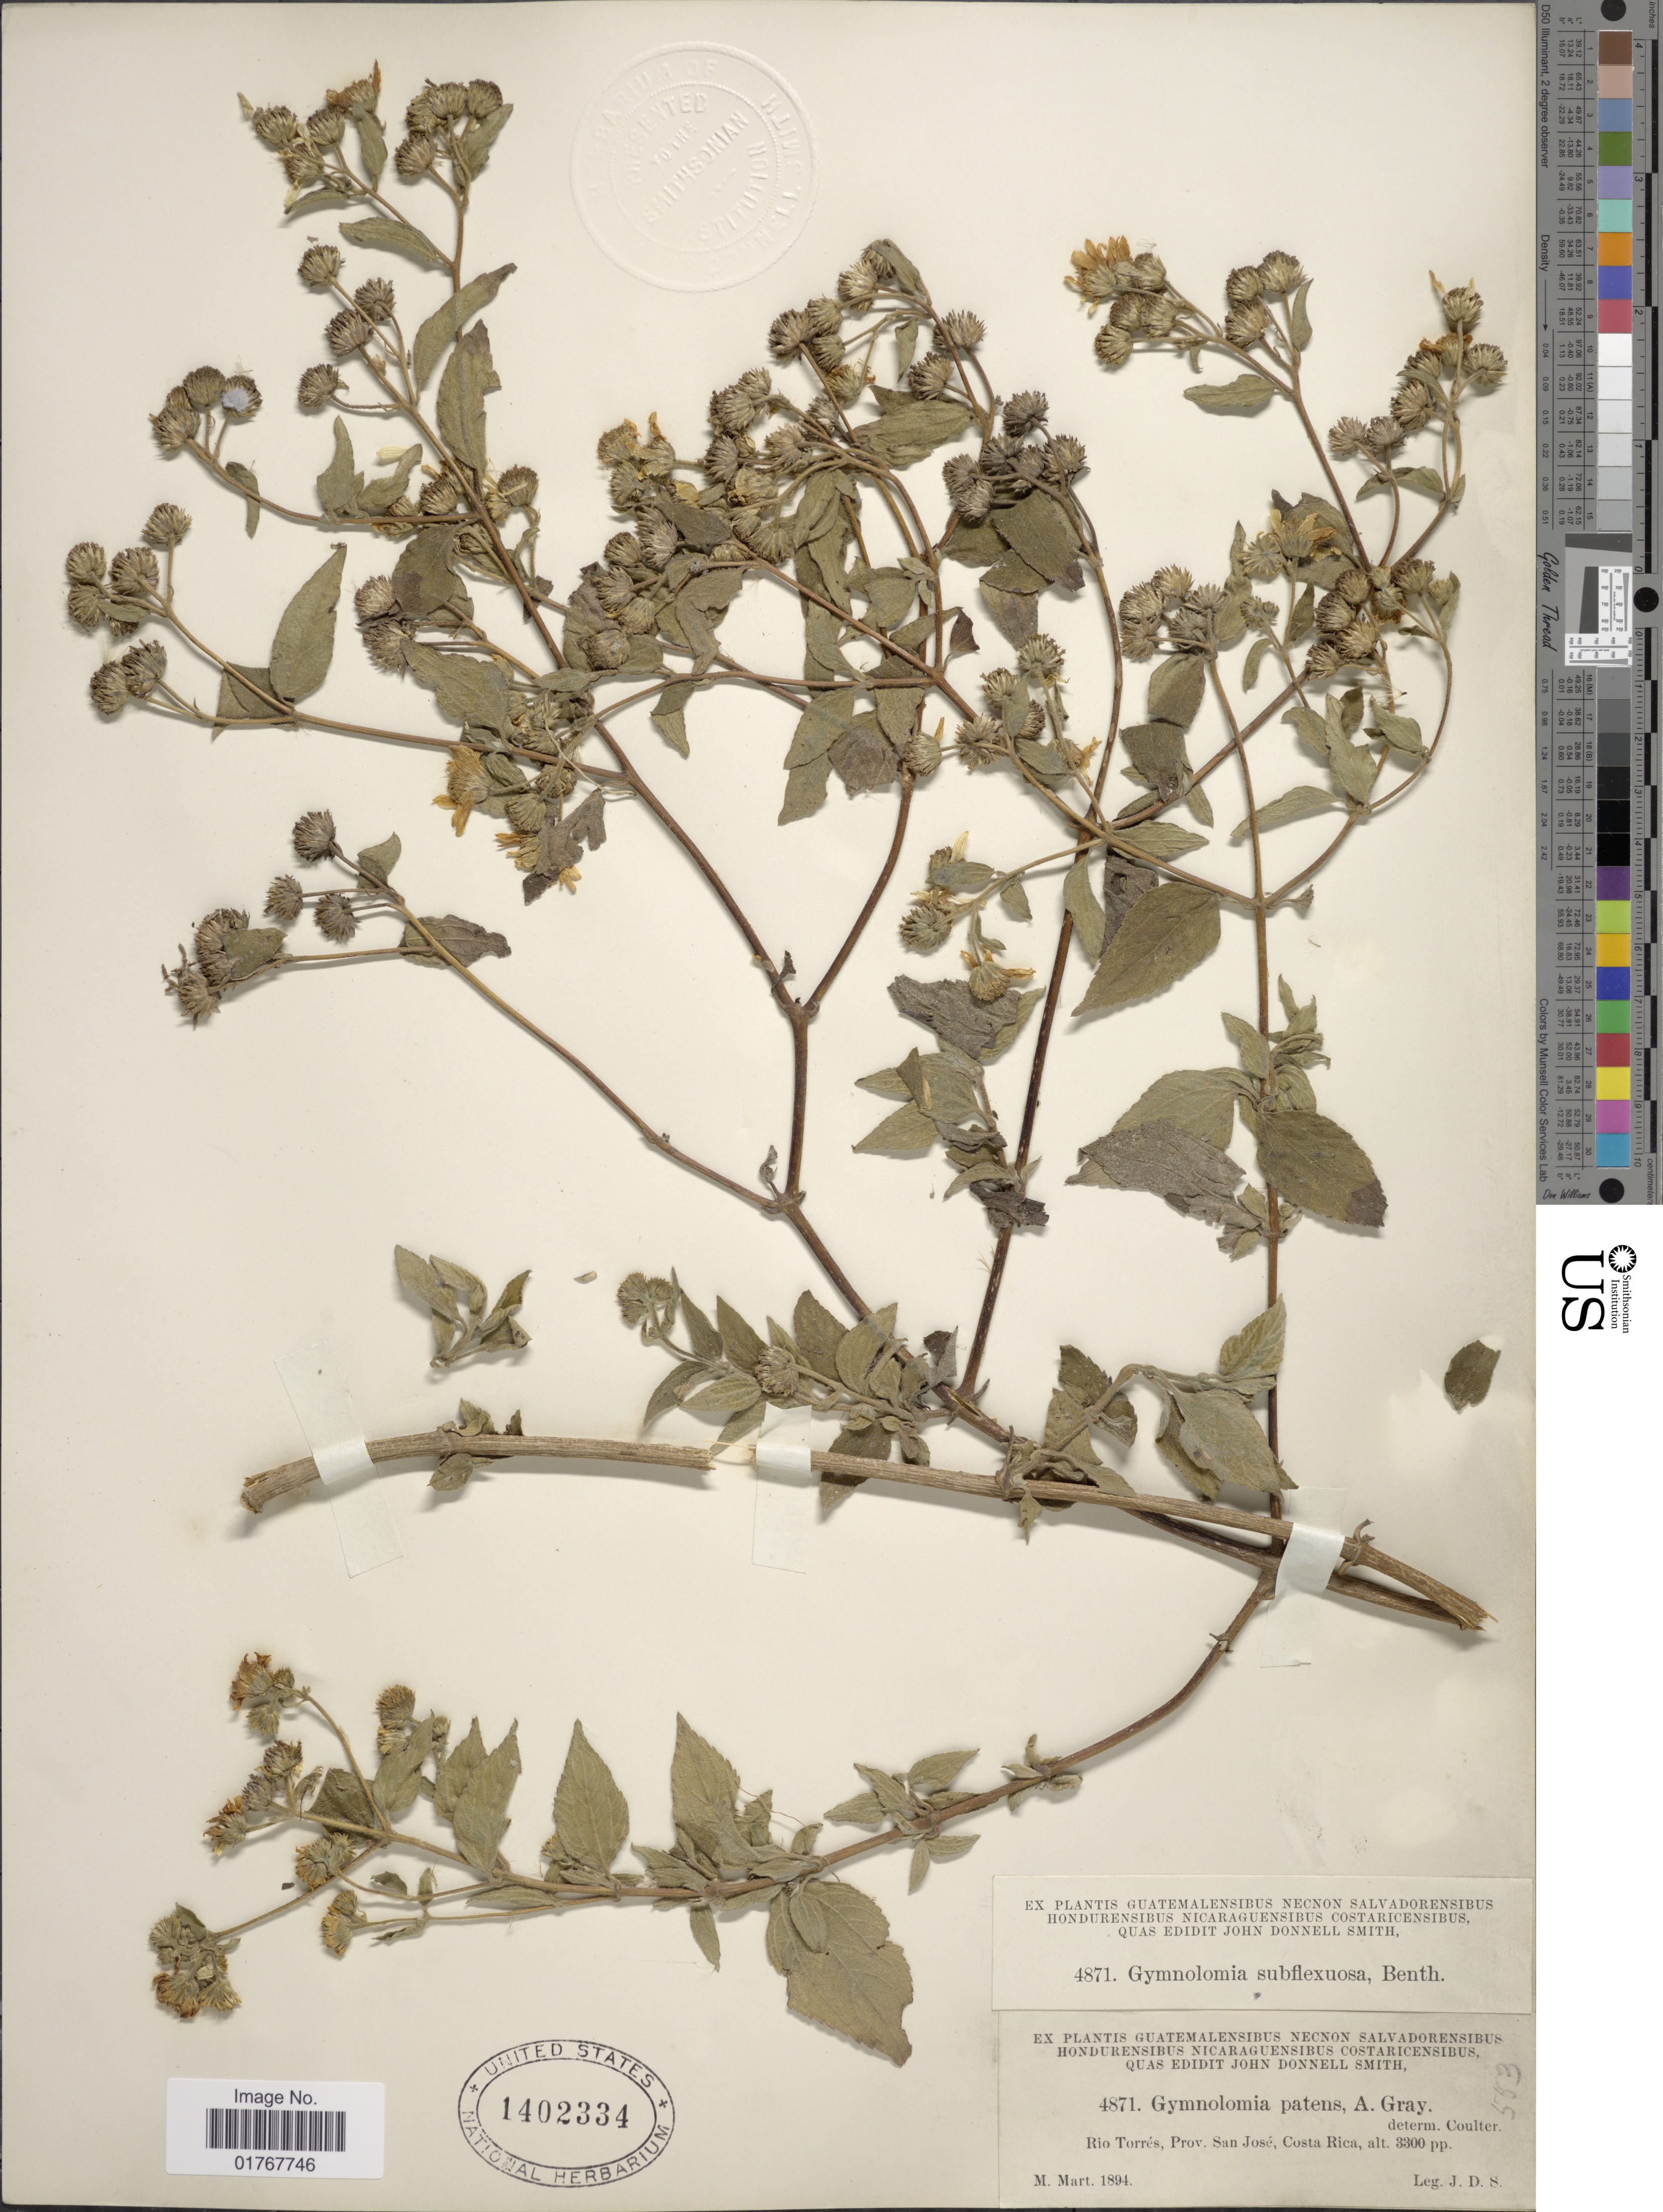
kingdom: Plantae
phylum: Tracheophyta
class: Magnoliopsida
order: Asterales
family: Asteraceae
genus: Viguiera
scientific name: Viguiera cordata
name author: (Hook. & Arn.) D'Arcy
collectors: J. Donnell Smith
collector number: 4871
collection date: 1894-03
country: Costa Rica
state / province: San José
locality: Rio Torrés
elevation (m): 1006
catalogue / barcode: US 1402334